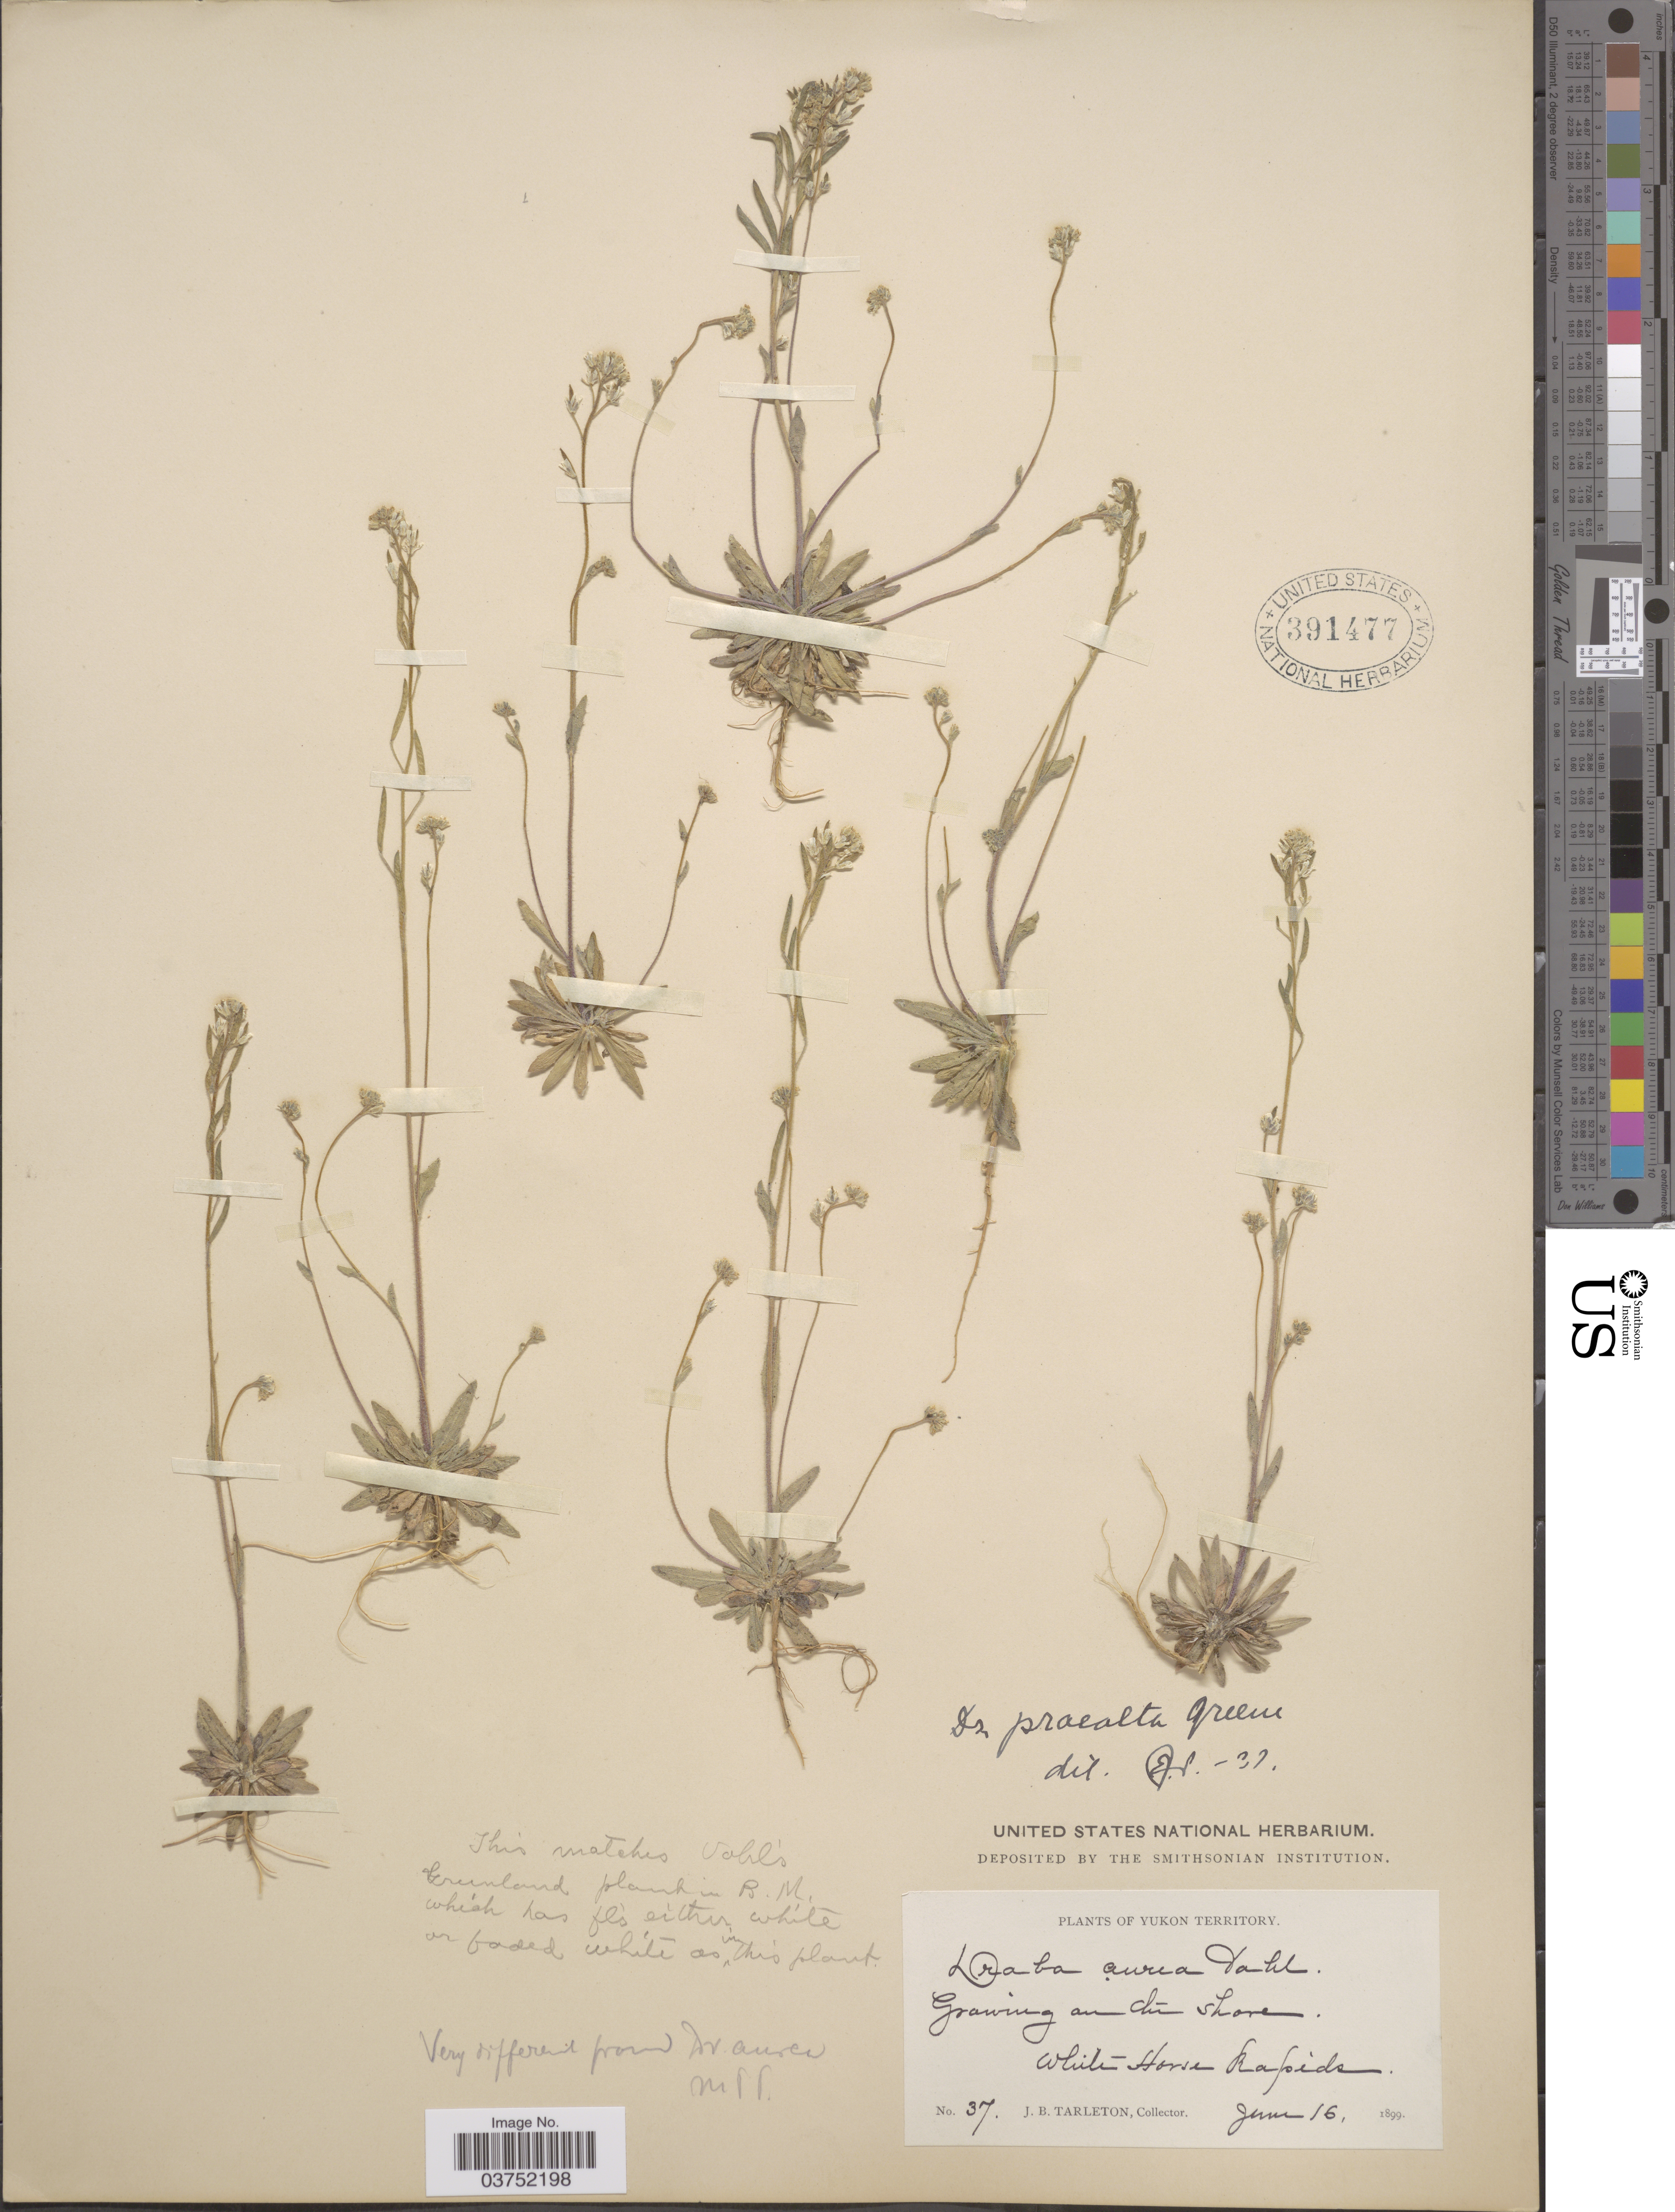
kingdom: Plantae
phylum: Tracheophyta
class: Magnoliopsida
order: Brassicales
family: Brassicaceae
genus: Draba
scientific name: Draba praealta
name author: Greene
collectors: J. Tarleton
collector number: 37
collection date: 1899-06-16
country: Canada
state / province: Yukon Territory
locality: Growing on the shore. White Horse Rapids.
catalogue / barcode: US 391477